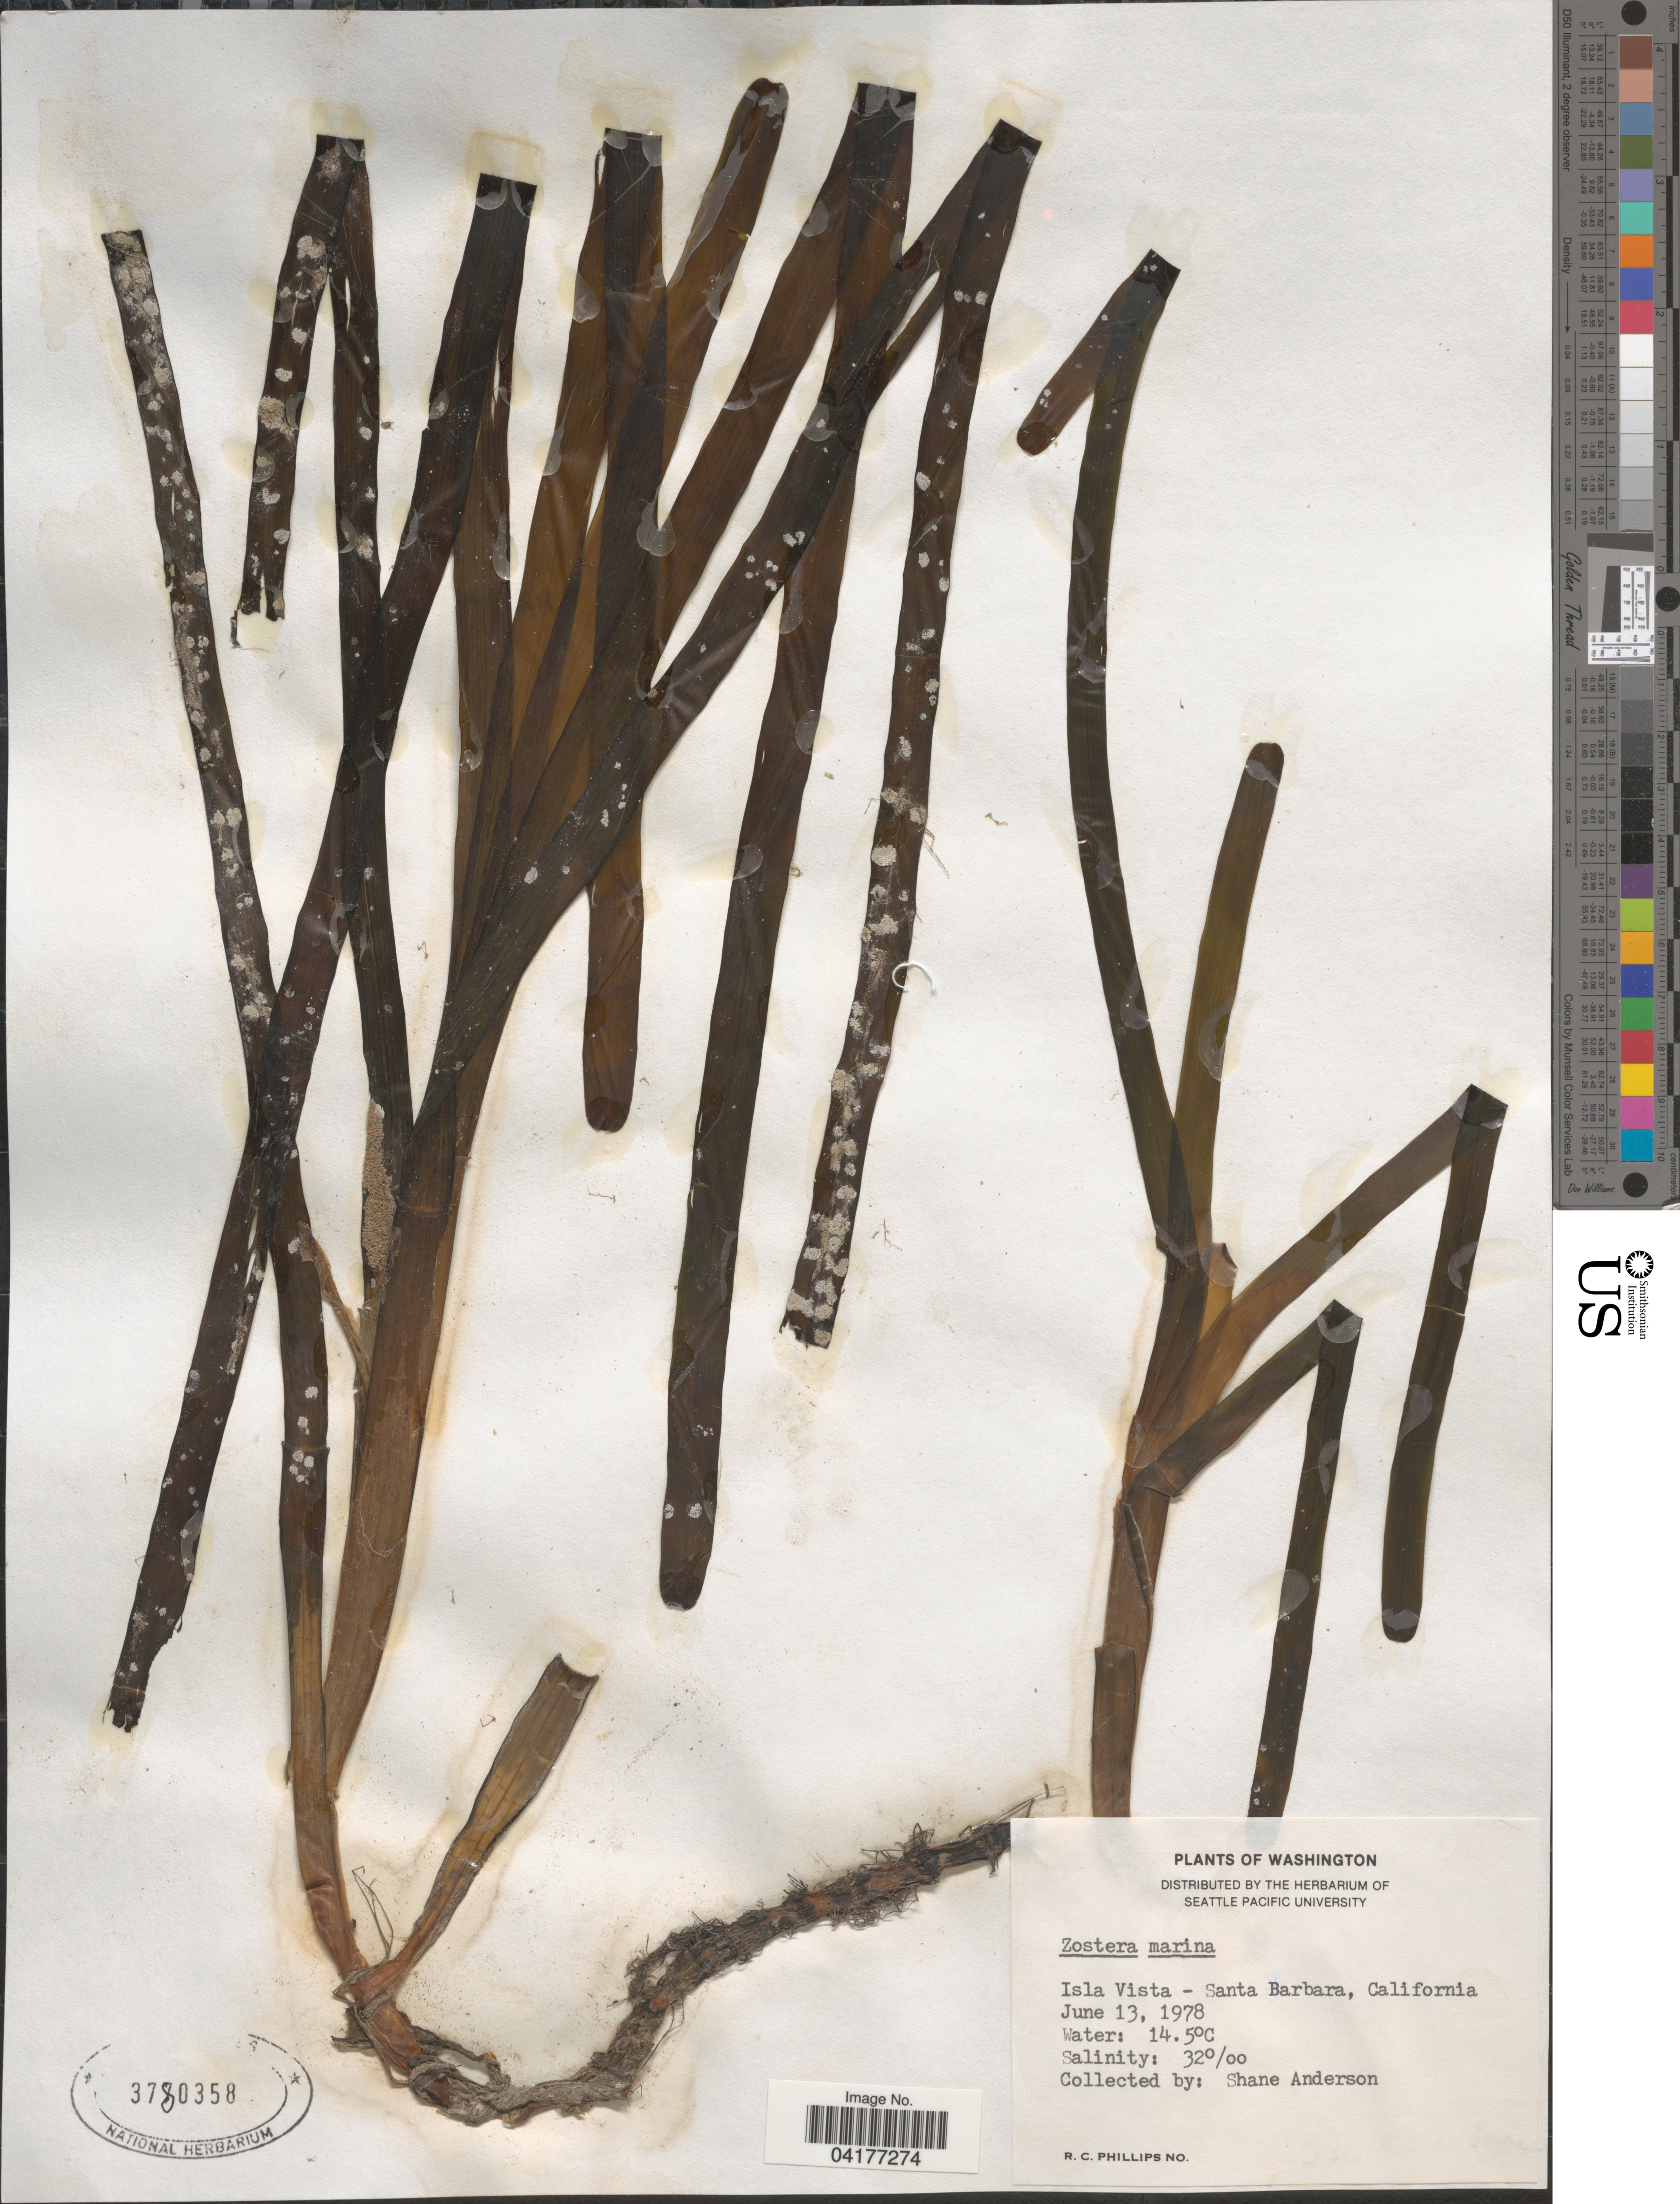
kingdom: Plantae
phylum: Tracheophyta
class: Liliopsida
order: Alismatales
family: Zosteraceae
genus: Zostera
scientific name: Zostera marina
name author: L.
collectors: S. Anderson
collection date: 1978-06-13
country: United States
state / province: California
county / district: Santa Barbara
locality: Isla Vista - Santa Barbara.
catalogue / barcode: US 3780358